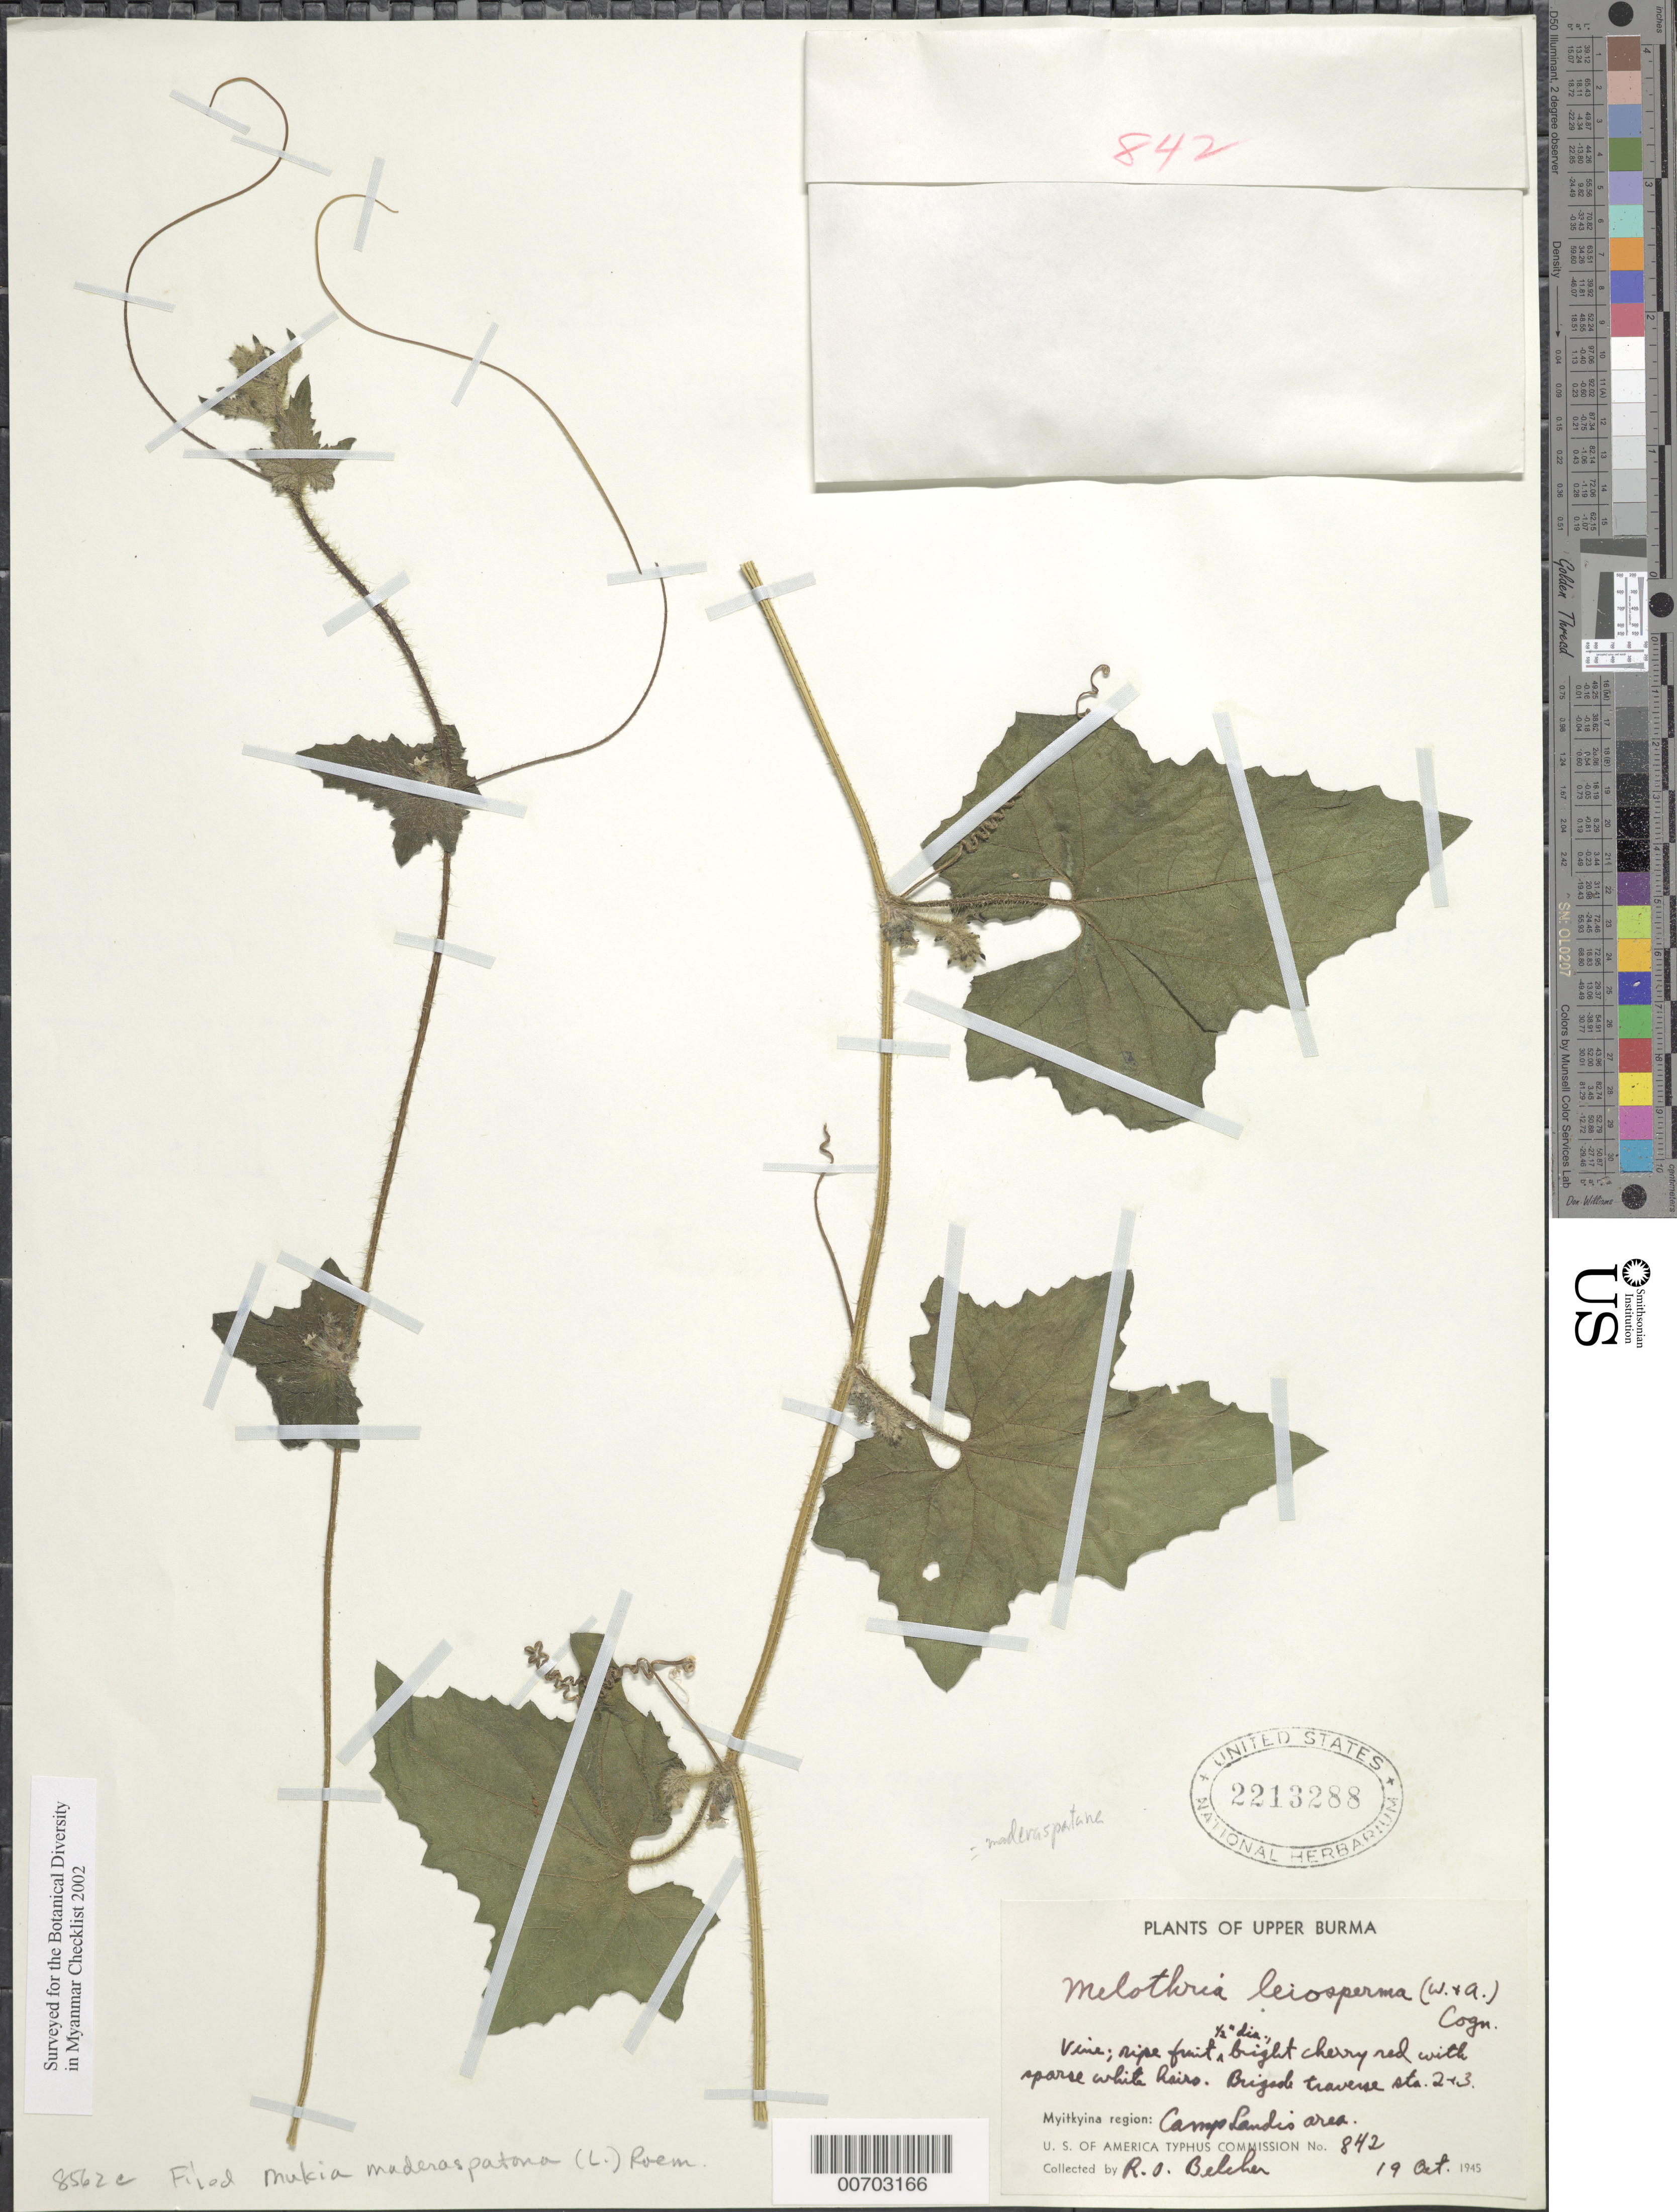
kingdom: Plantae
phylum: Tracheophyta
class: Magnoliopsida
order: Cucurbitales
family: Cucurbitaceae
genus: Cucumis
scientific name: Cucumis maderaspatanus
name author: L.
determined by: Strong, Mark T., (BOT), Smithsonian Institution - National Museum of Natural History (UNITED STATES)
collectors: R. Belcher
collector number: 842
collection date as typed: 19 Oct 1945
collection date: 1945-10-19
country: Myanmar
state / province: Kachin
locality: Myitkyina, Camp Landis area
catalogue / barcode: US 2213288